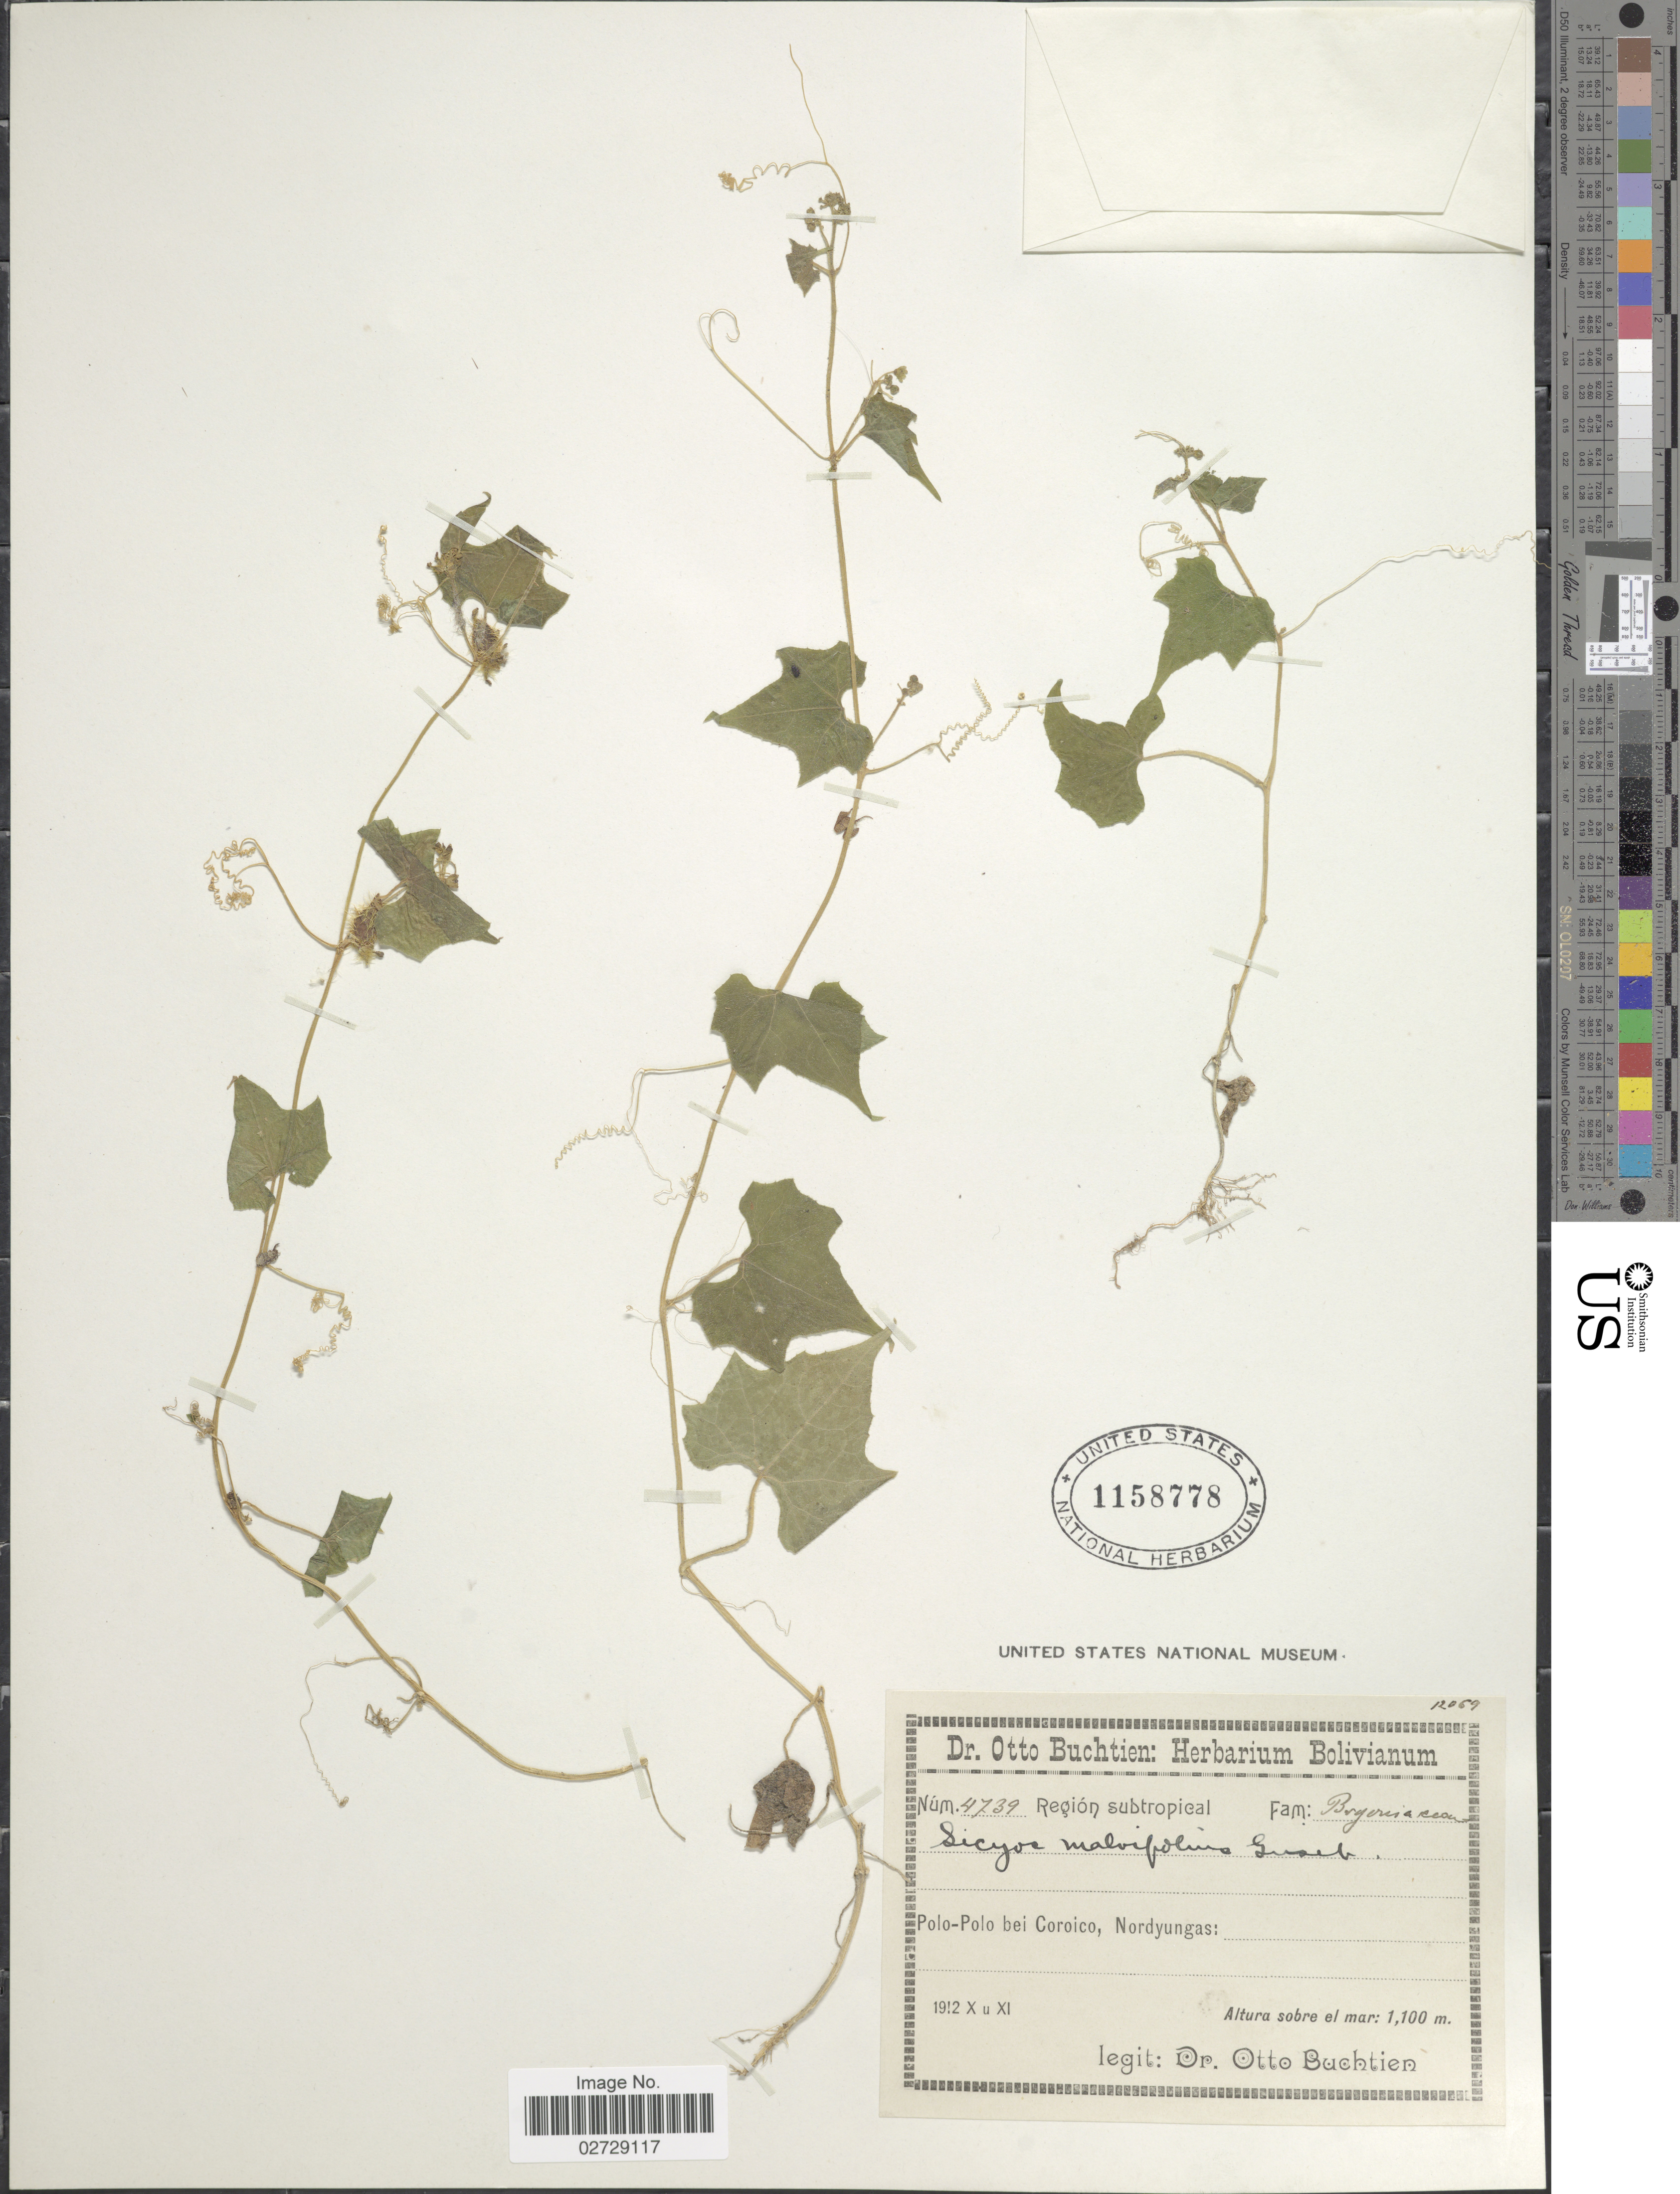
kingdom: Plantae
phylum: Tracheophyta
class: Magnoliopsida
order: Cucurbitales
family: Cucurbitaceae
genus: Sicyos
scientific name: Sicyos malvifolius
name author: Griseb.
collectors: O. Buchtien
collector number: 4739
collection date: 1912-10/1912-11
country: Bolivia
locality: Polo-Polo bei Coroico, Nordyungas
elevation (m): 1100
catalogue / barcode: US 1158778